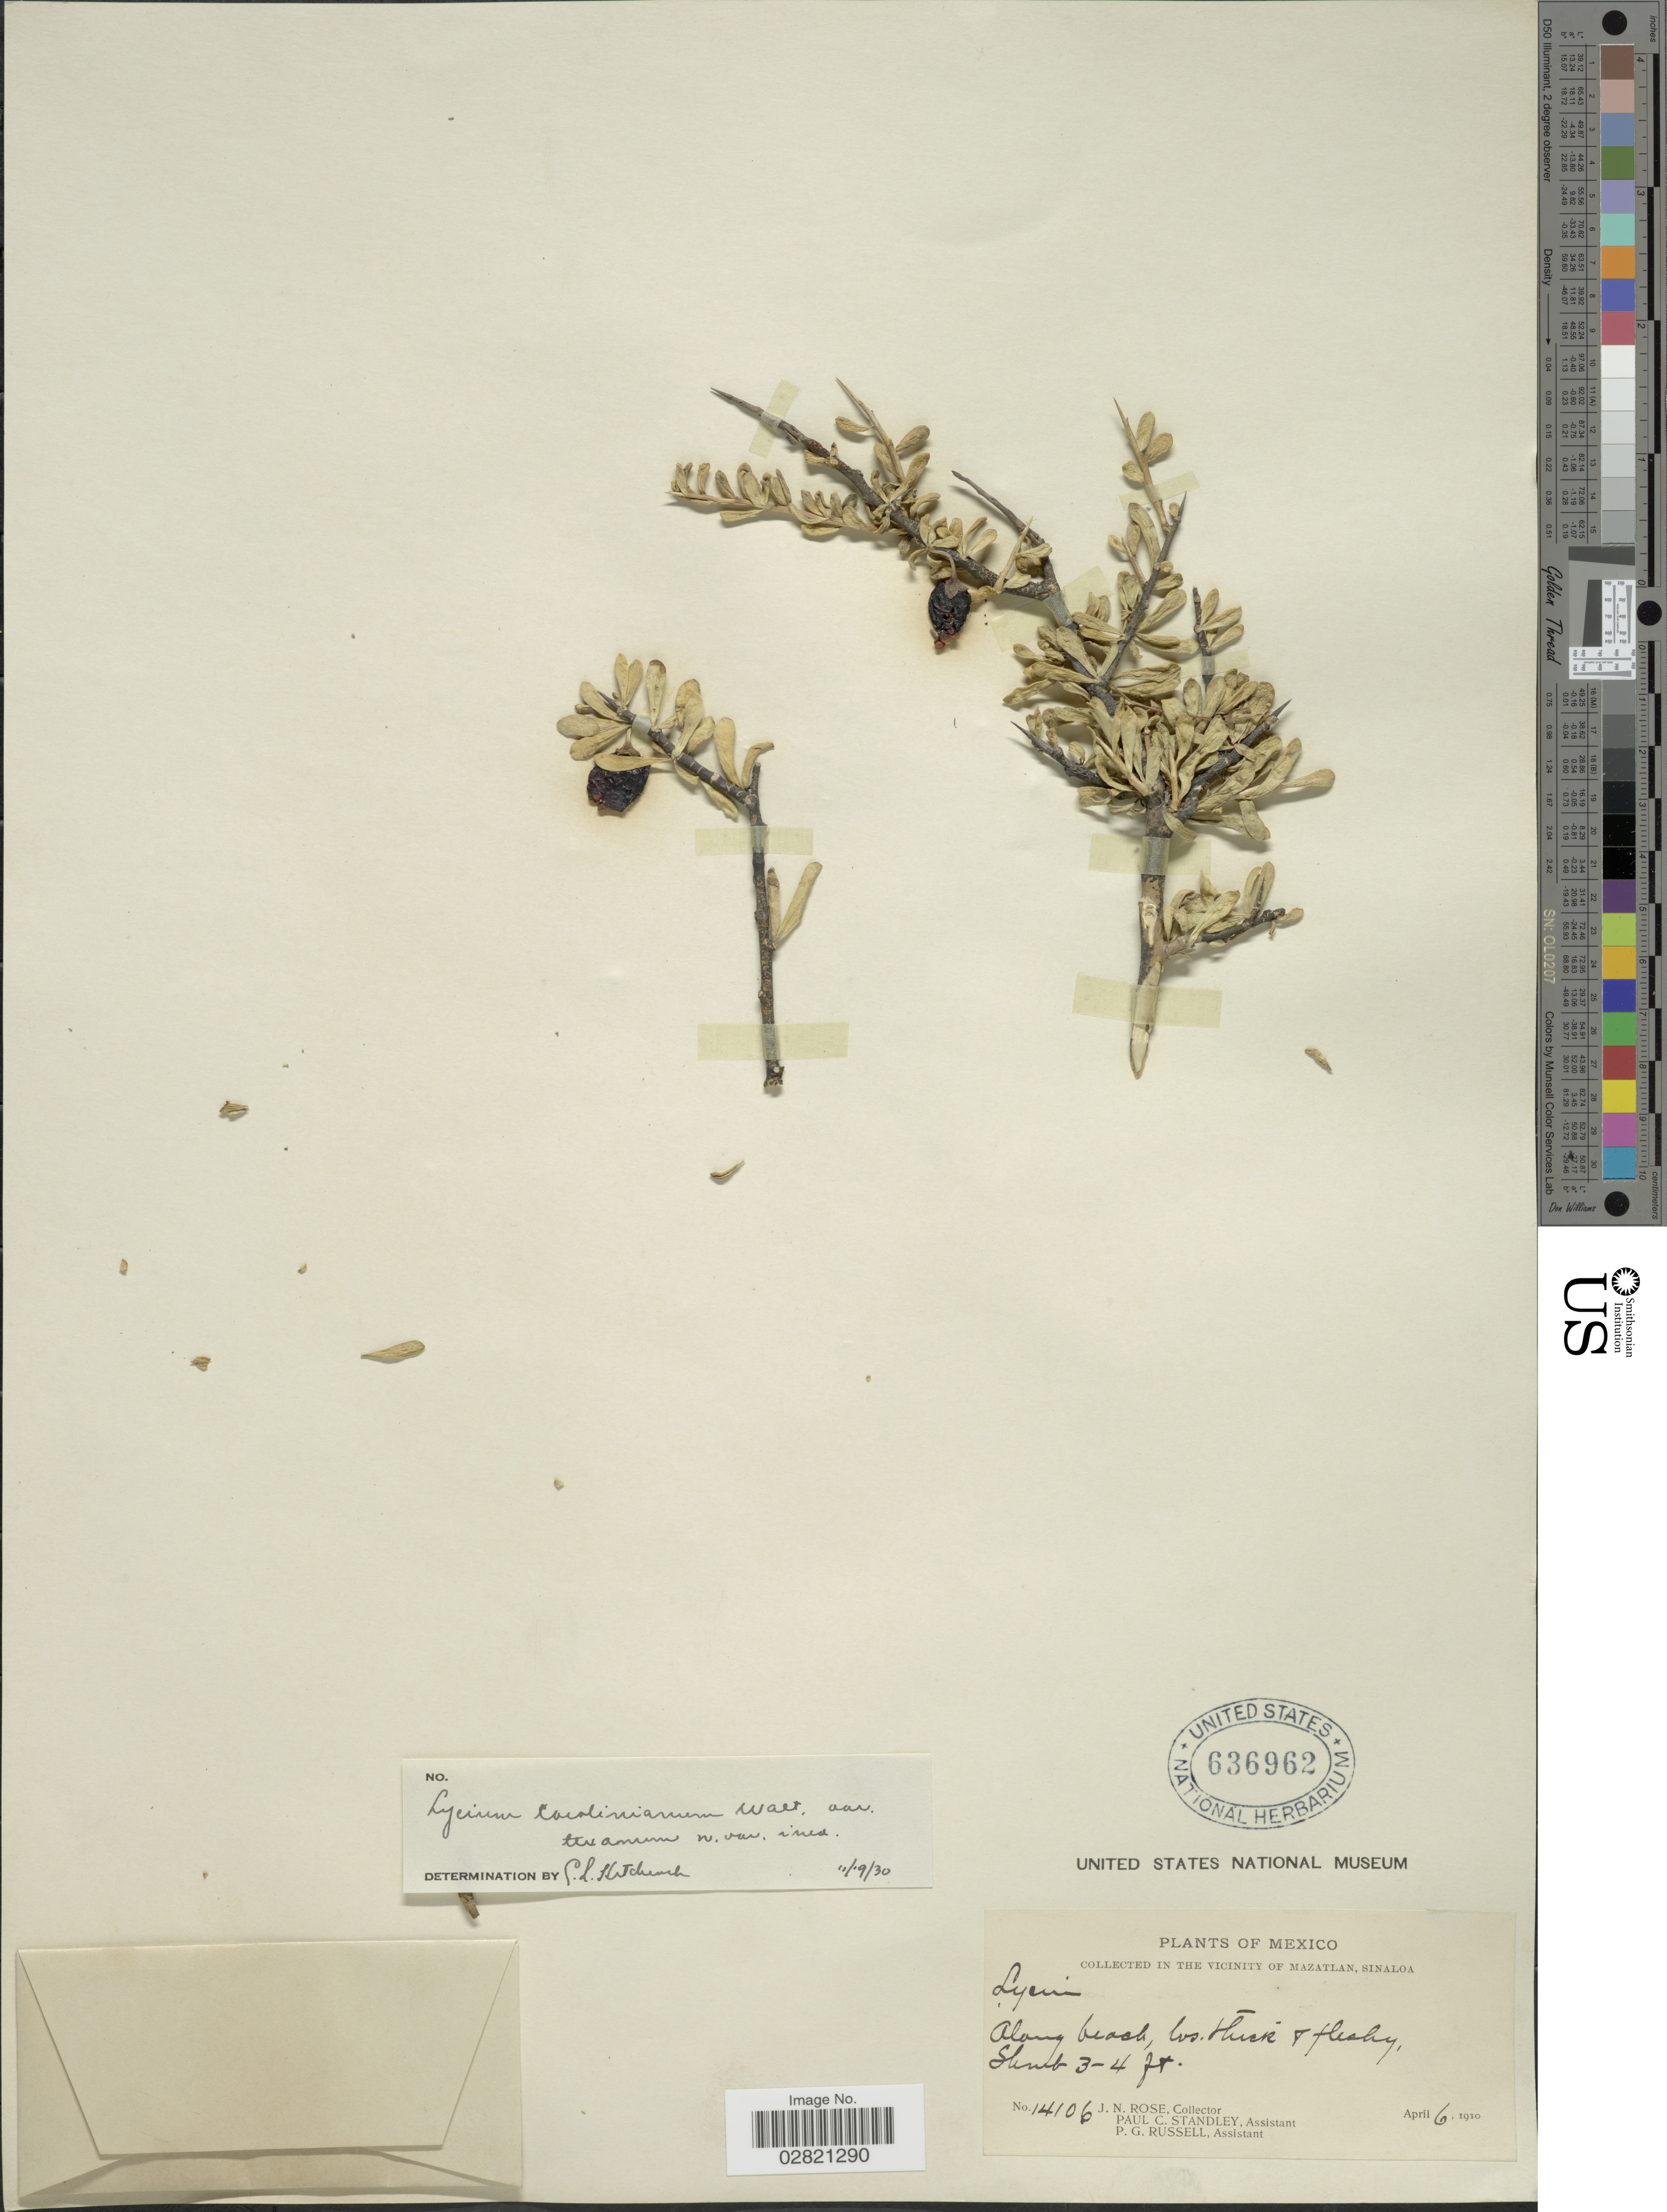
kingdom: Plantae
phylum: Tracheophyta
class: Magnoliopsida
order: Solanales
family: Solanaceae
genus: Lycium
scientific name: Lycium carolinianum var. texanum C.L. Hitchc. var. nov. ined.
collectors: J. N. Rose, P. C. Standley & P. G. Russell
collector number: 14106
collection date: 1910-04-06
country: Mexico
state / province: Sinaloa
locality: Vicinity of Mazatlan.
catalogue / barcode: US 636962